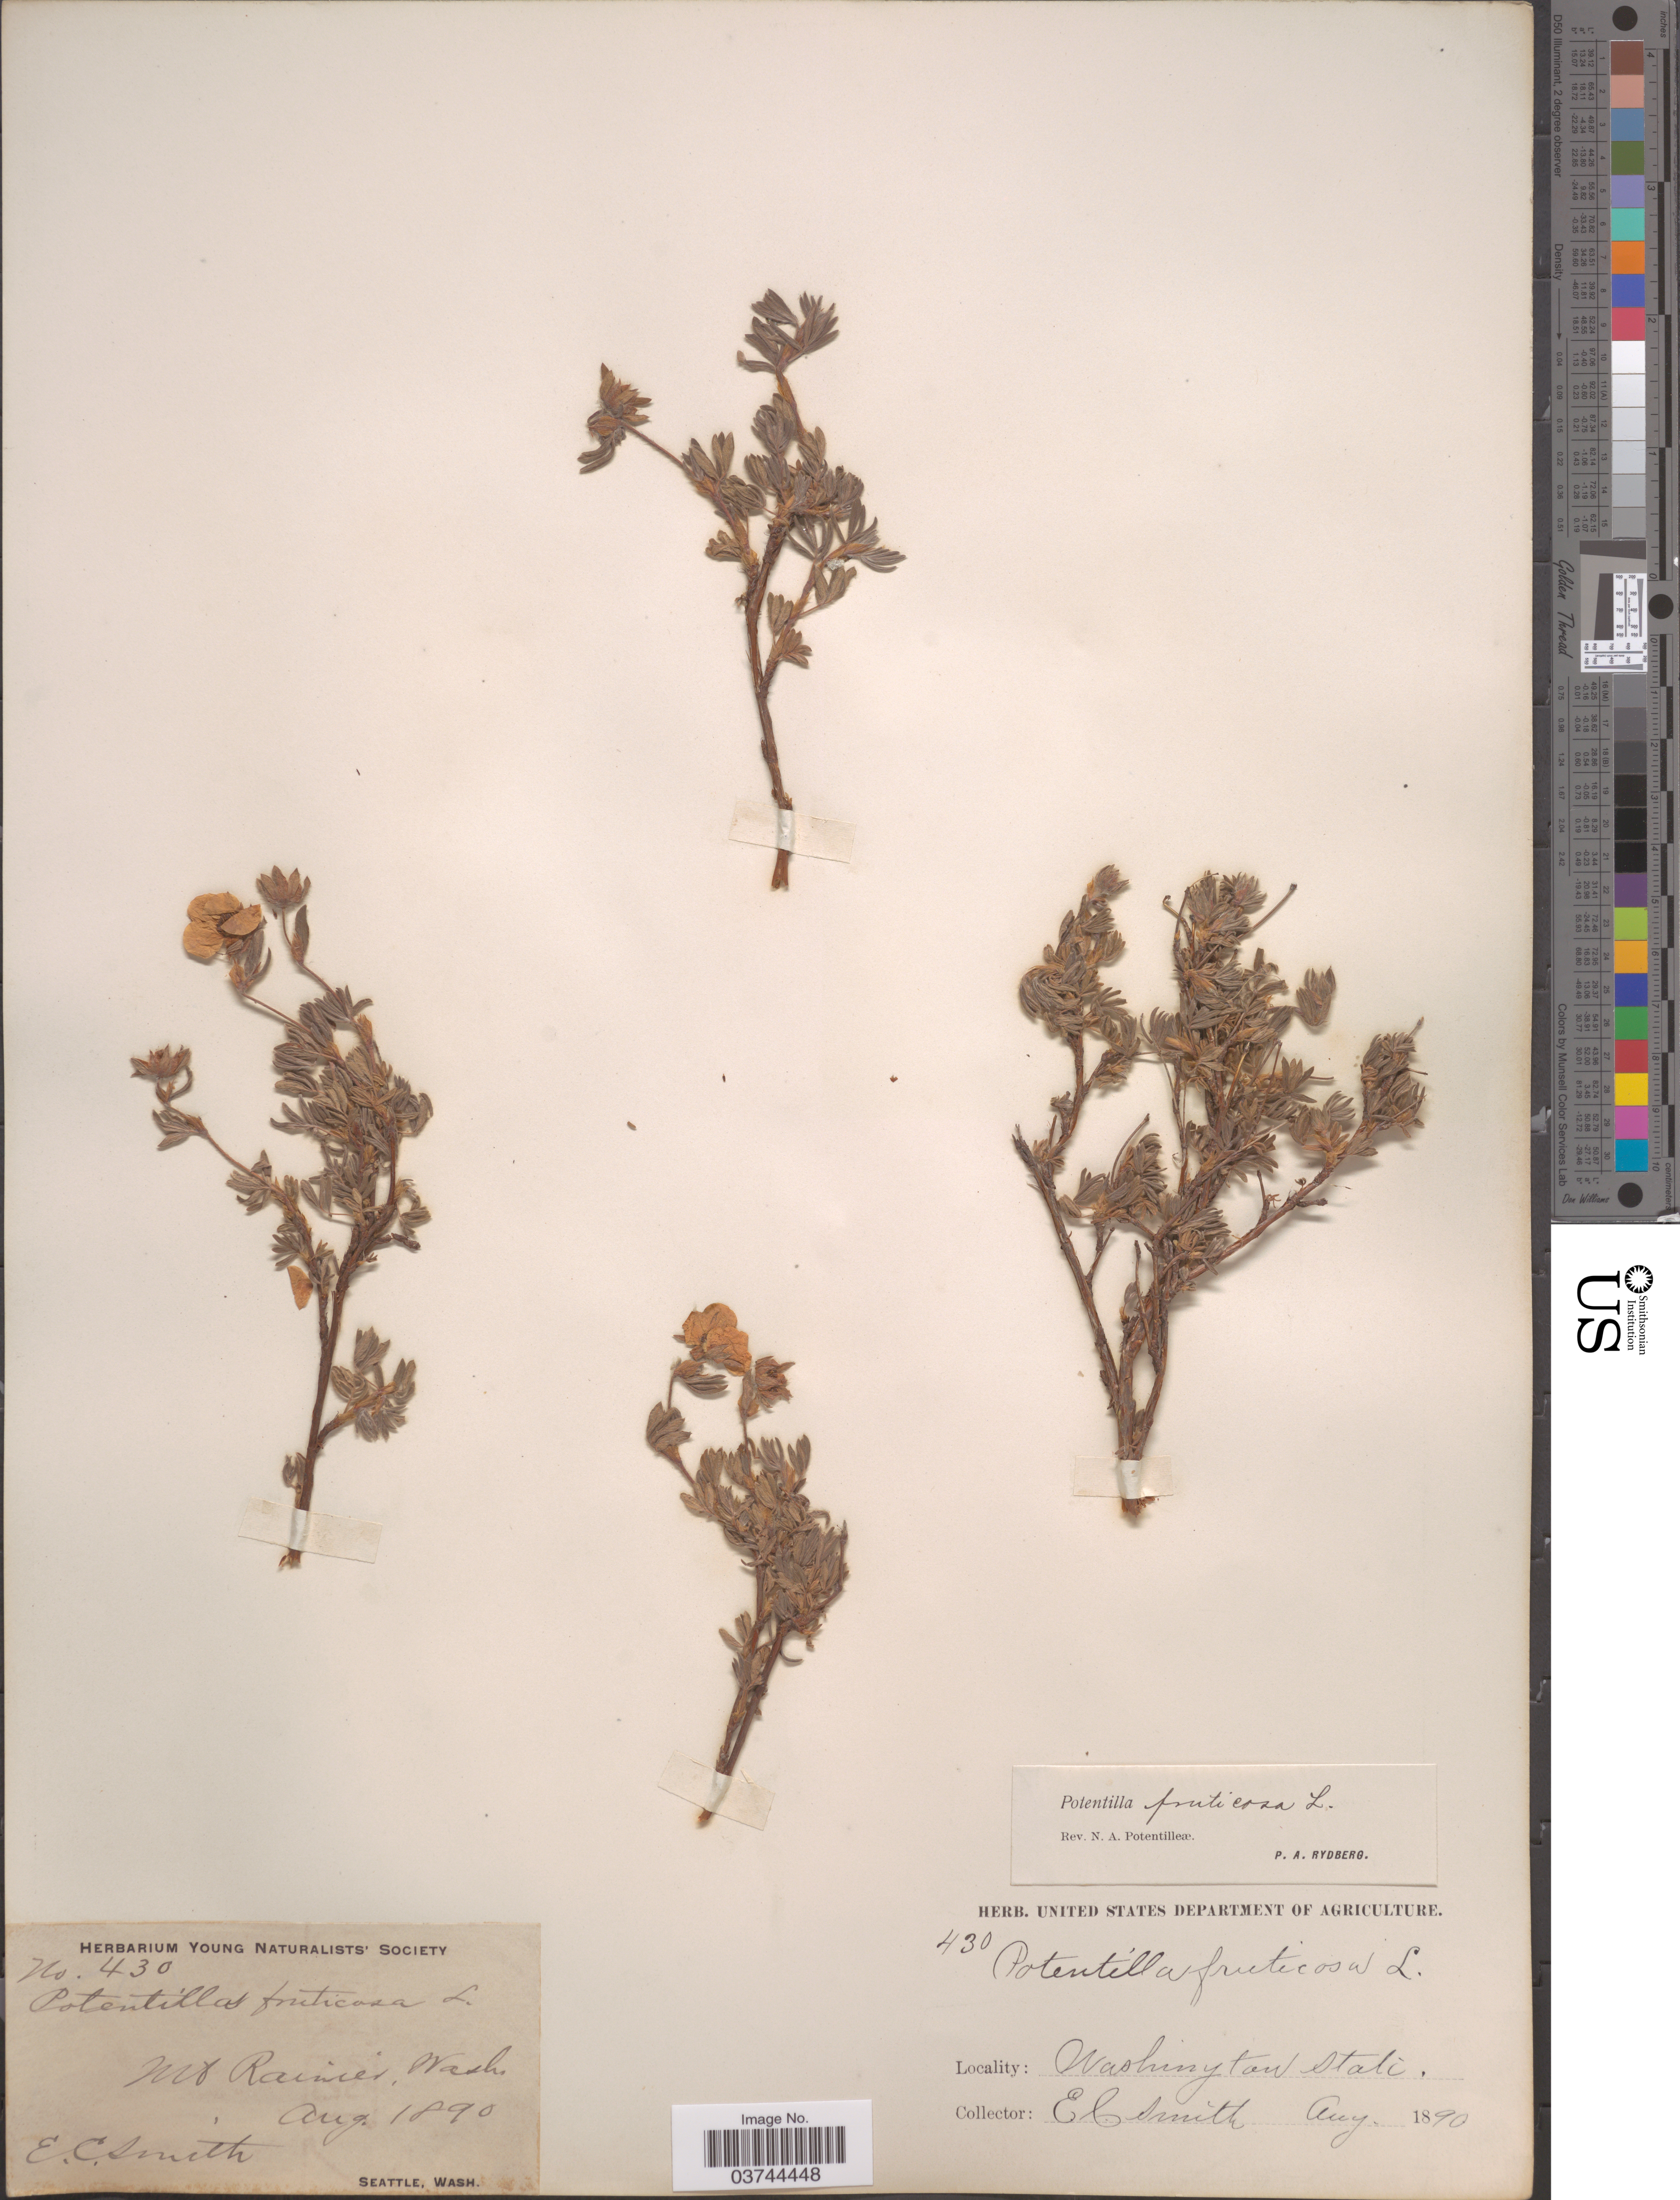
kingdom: Plantae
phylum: Tracheophyta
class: Magnoliopsida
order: Rosales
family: Rosaceae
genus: Dasiphora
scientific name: Dasiphora fruticosa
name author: (L.) Rydb.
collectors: E. Smith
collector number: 430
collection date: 1890-08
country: United States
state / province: Washington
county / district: Pierce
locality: Mt Rainier.